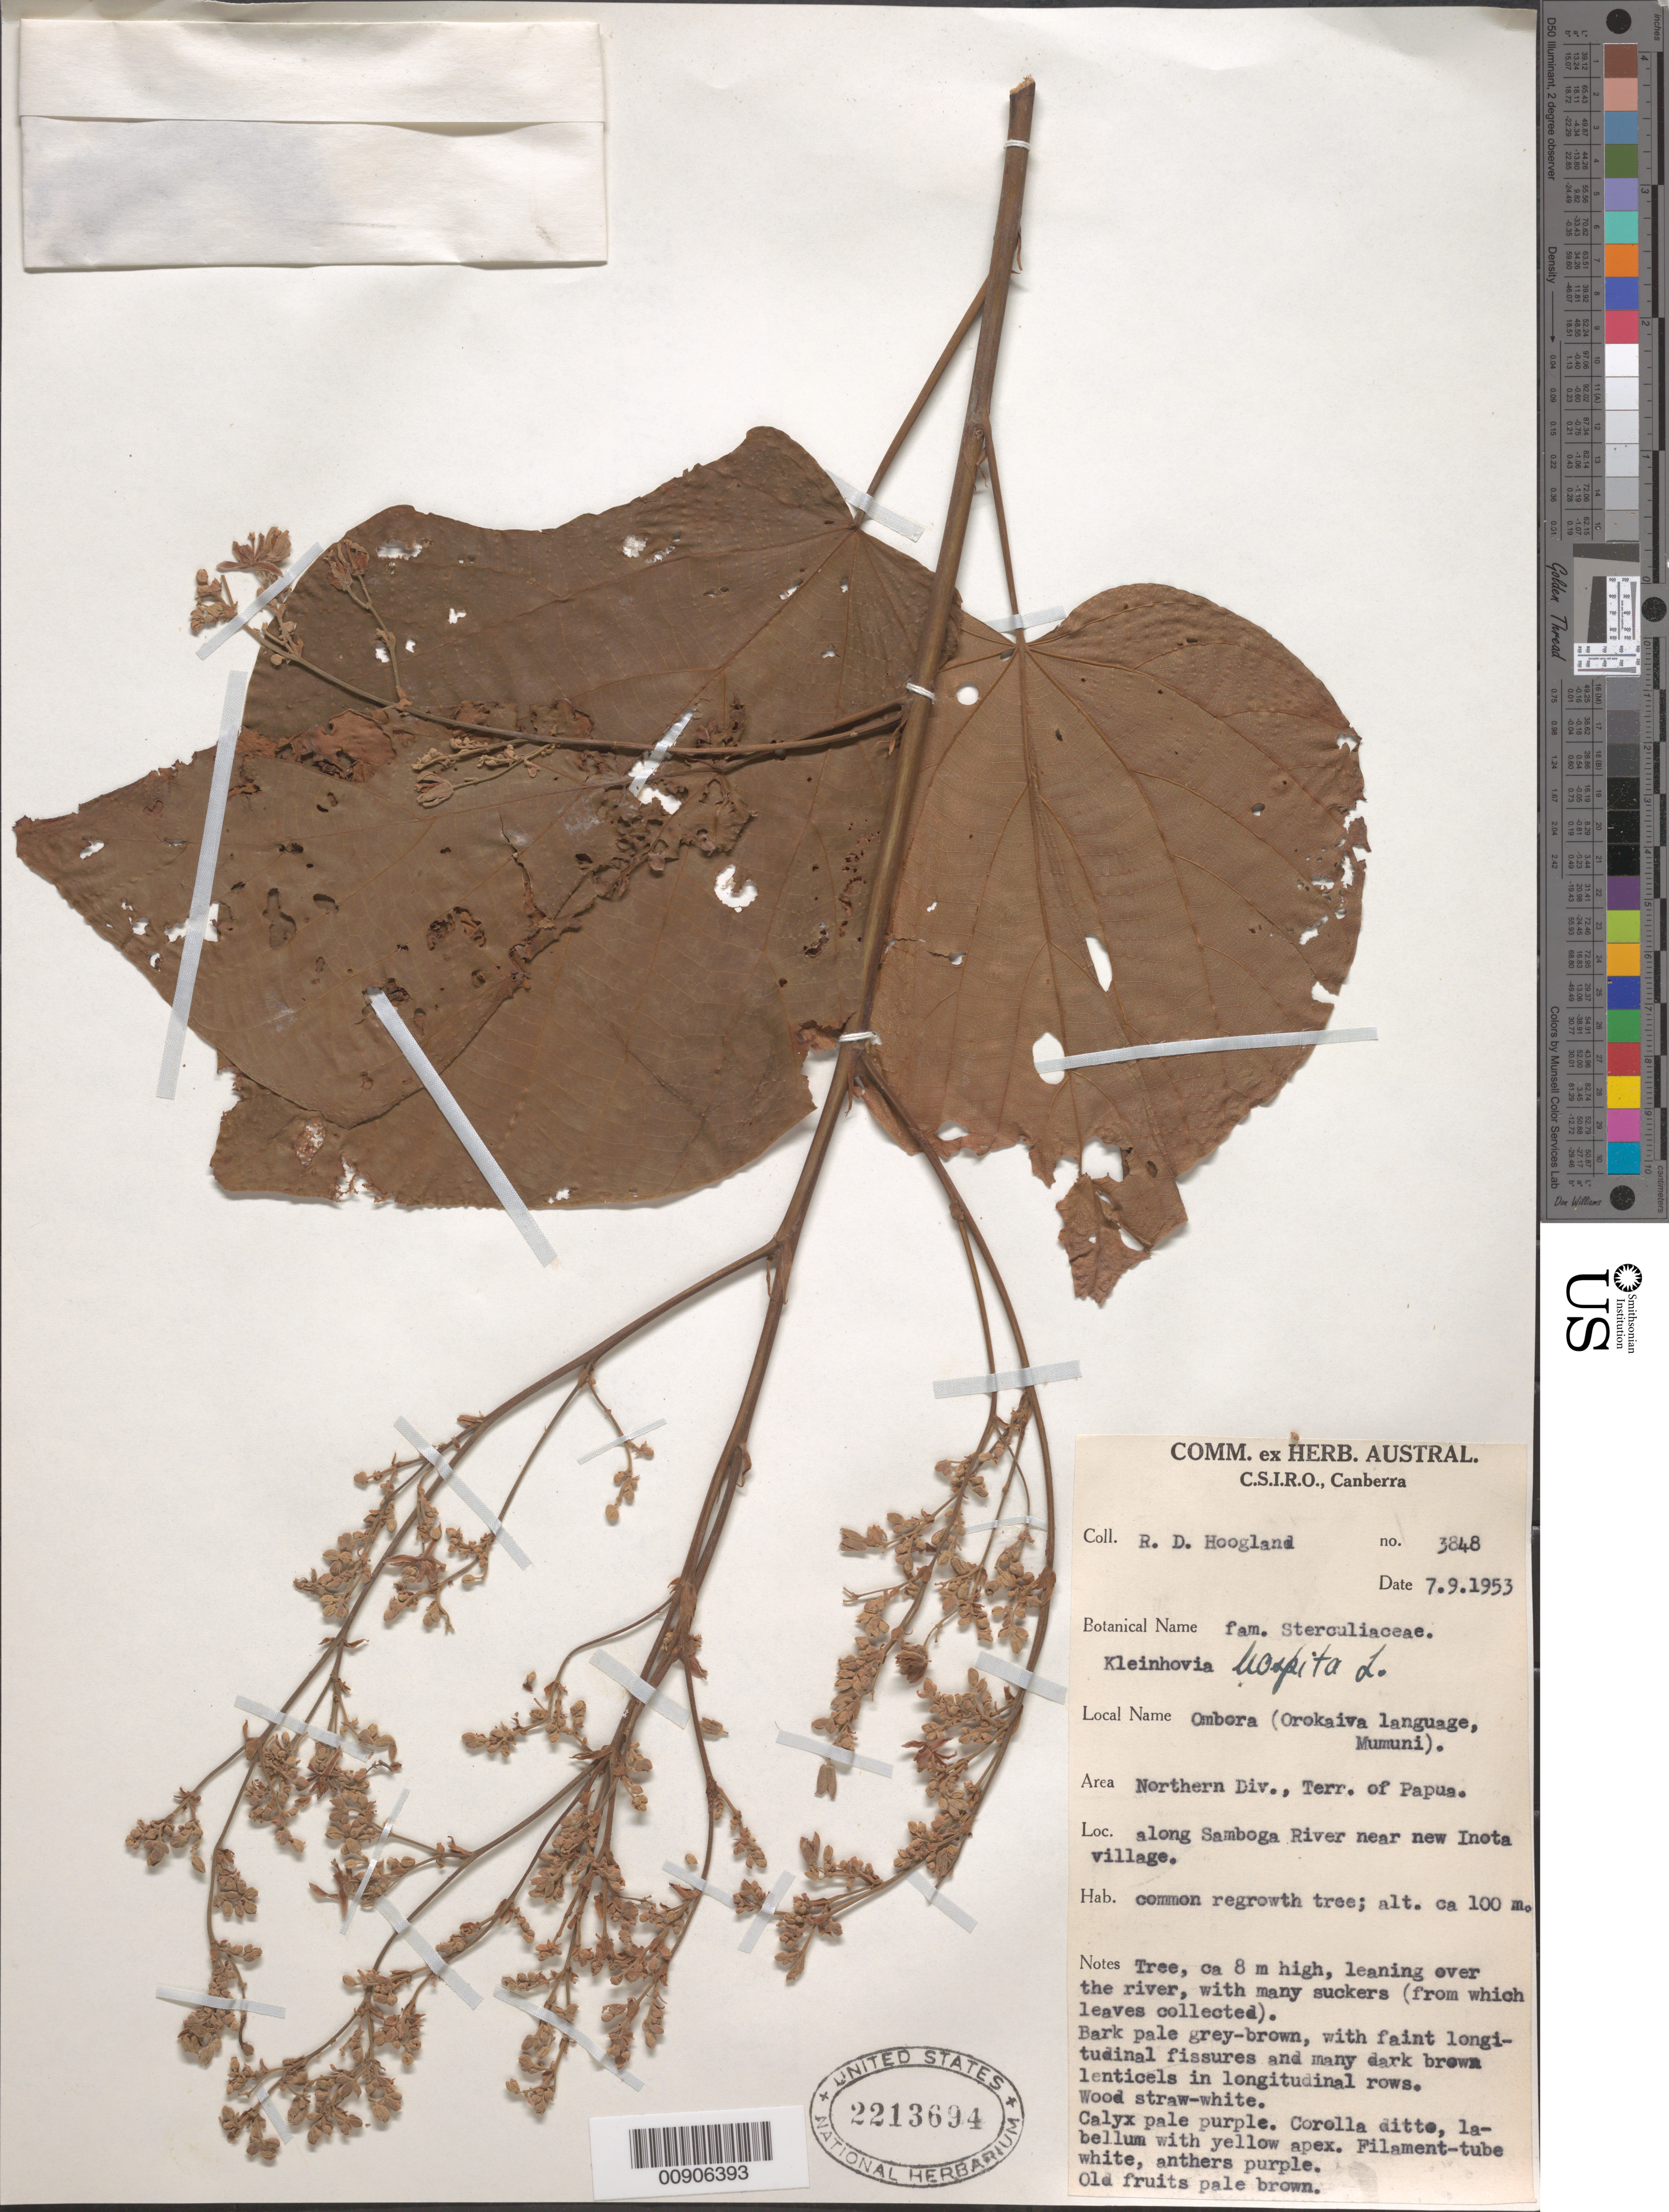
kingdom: Plantae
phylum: Tracheophyta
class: Magnoliopsida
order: Malvales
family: Malvaceae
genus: Kleinhovia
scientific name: Kleinhovia hospita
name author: L.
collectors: R. D. Hoogland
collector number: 3848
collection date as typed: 09 Jul 1953 or 07 Sep 1953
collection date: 1953-07-09 or 1953-09-07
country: Papua New Guinea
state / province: Northern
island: New Guinea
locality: along Samboga River near Inota vilage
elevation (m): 100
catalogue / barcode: US 2213694